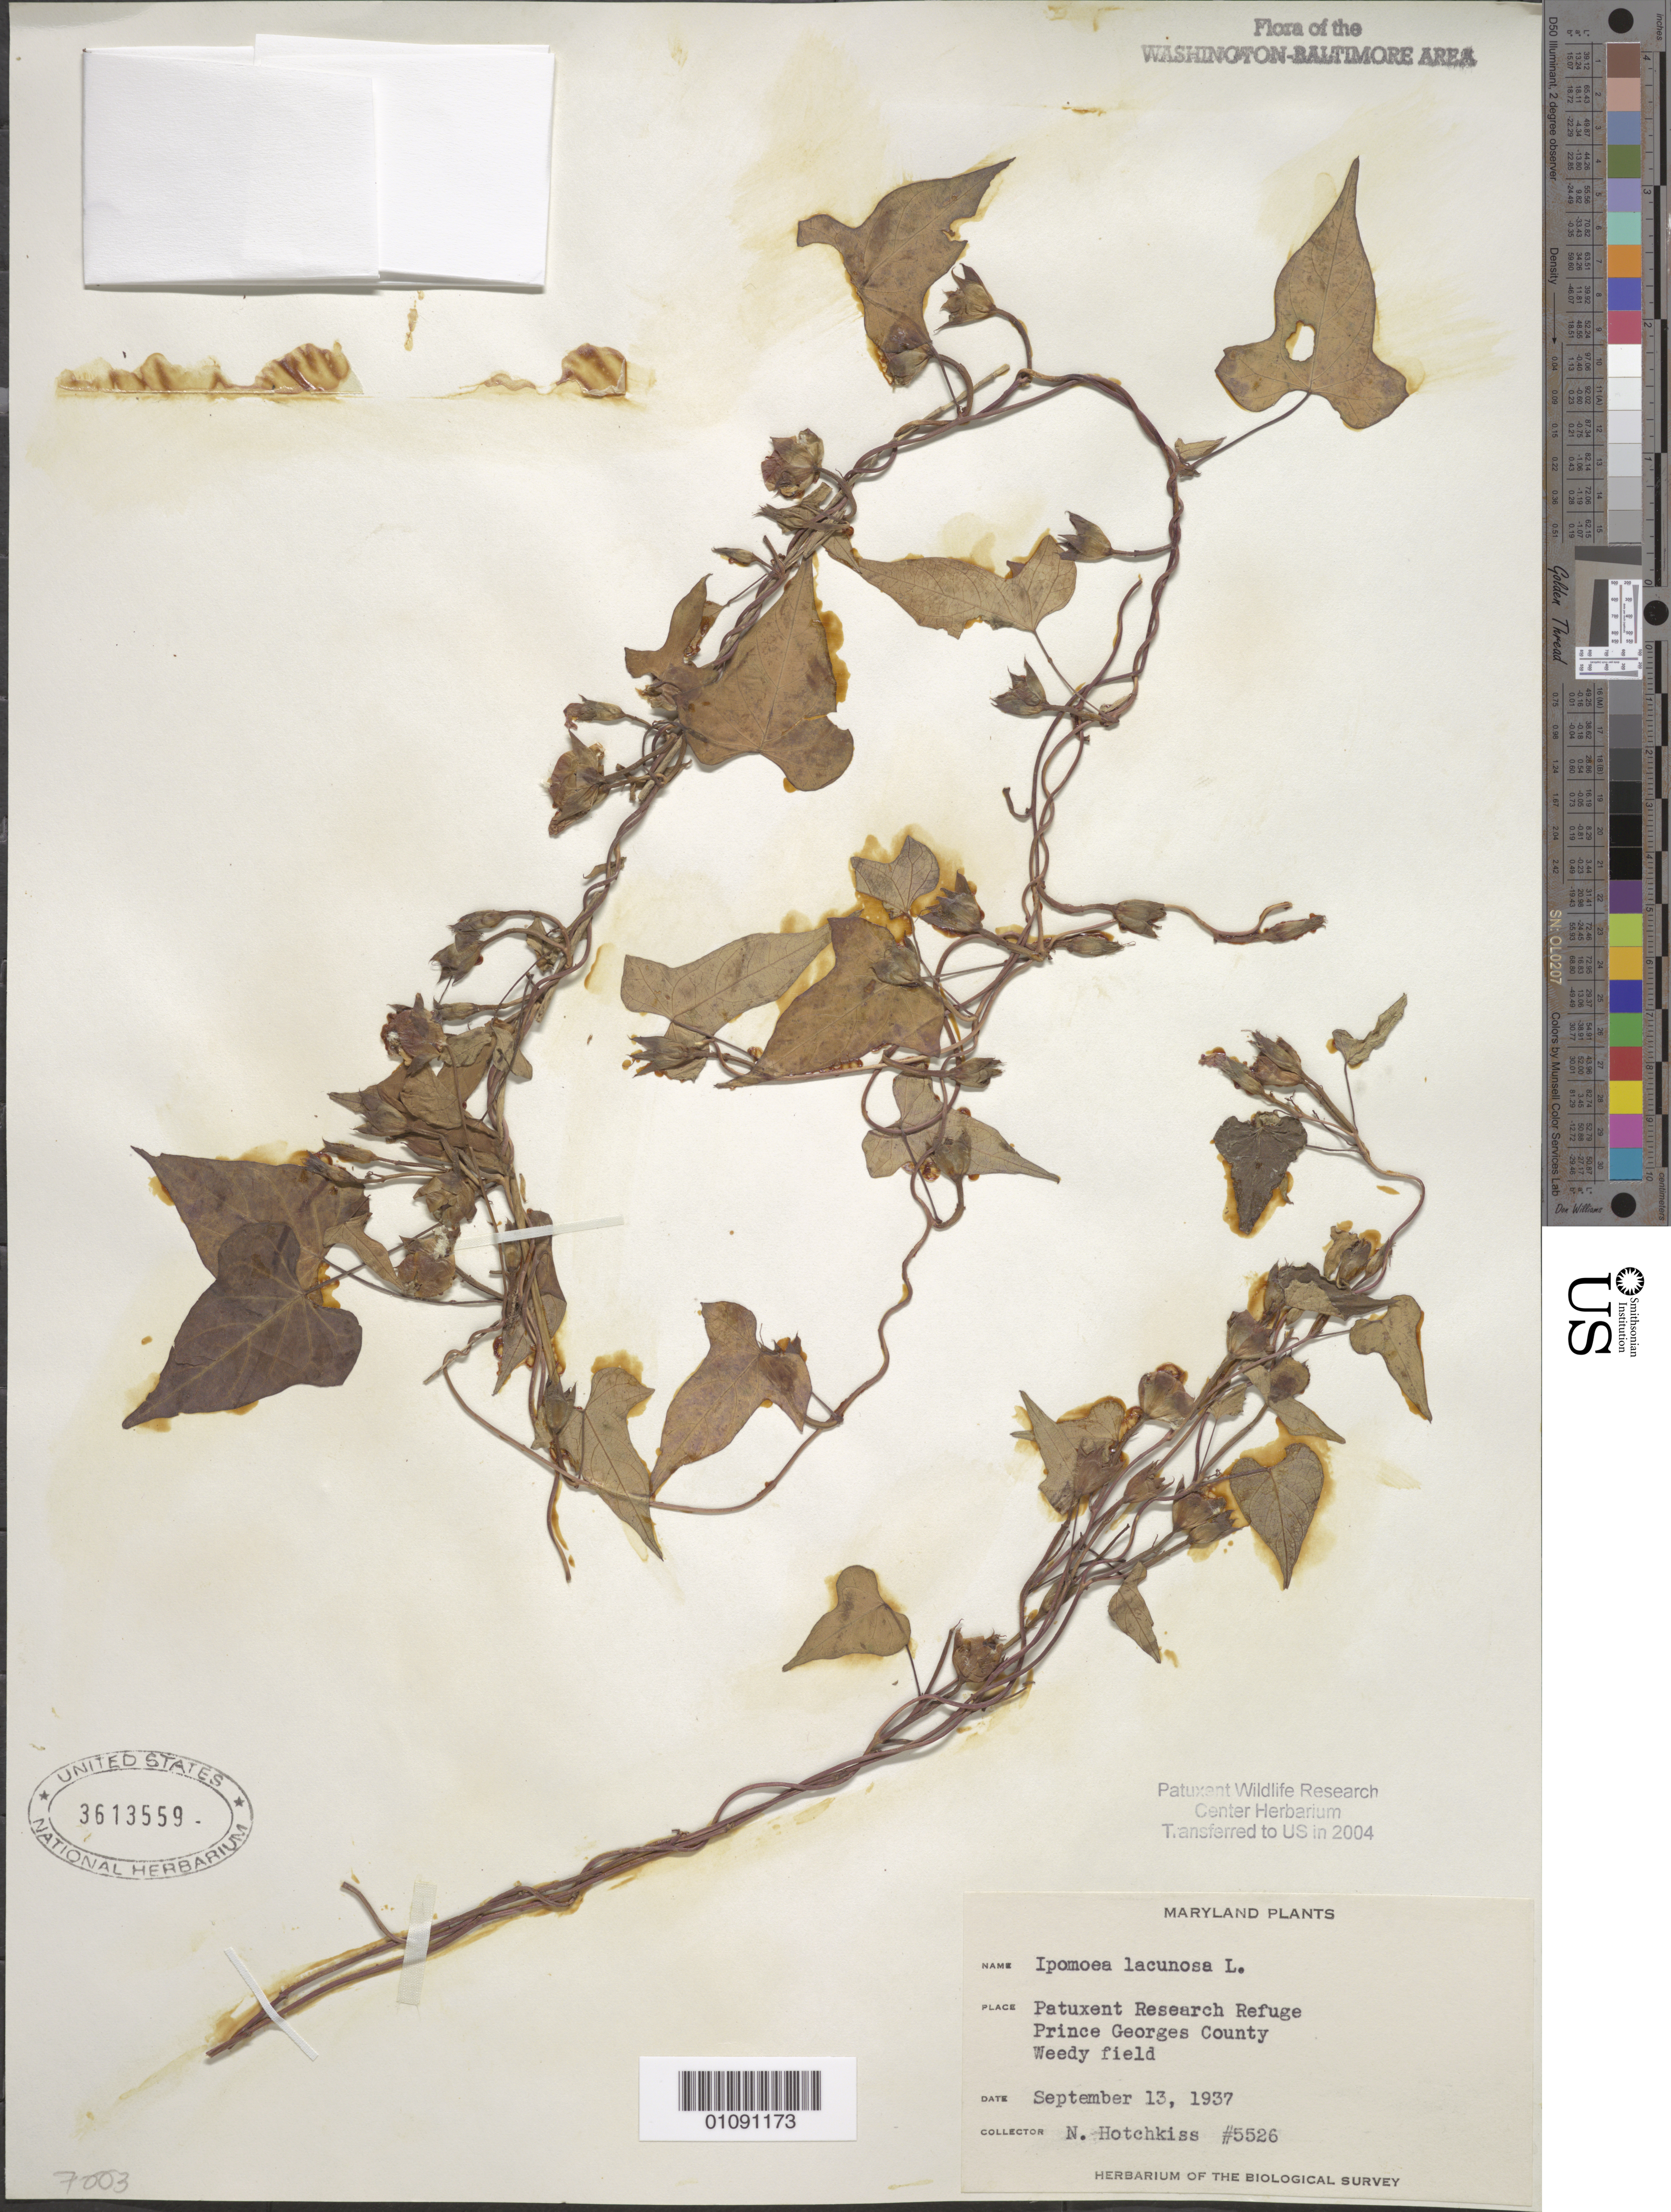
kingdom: Plantae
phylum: Tracheophyta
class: Magnoliopsida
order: Solanales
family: Convolvulaceae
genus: Ipomoea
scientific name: Ipomoea lacunosa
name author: L.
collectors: N. Hotchkiss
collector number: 5526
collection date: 1937-09-13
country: United States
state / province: Maryland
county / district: Prince George's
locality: Patuxent Wildlife Refuge.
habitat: Weedy field.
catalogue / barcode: US 3613559